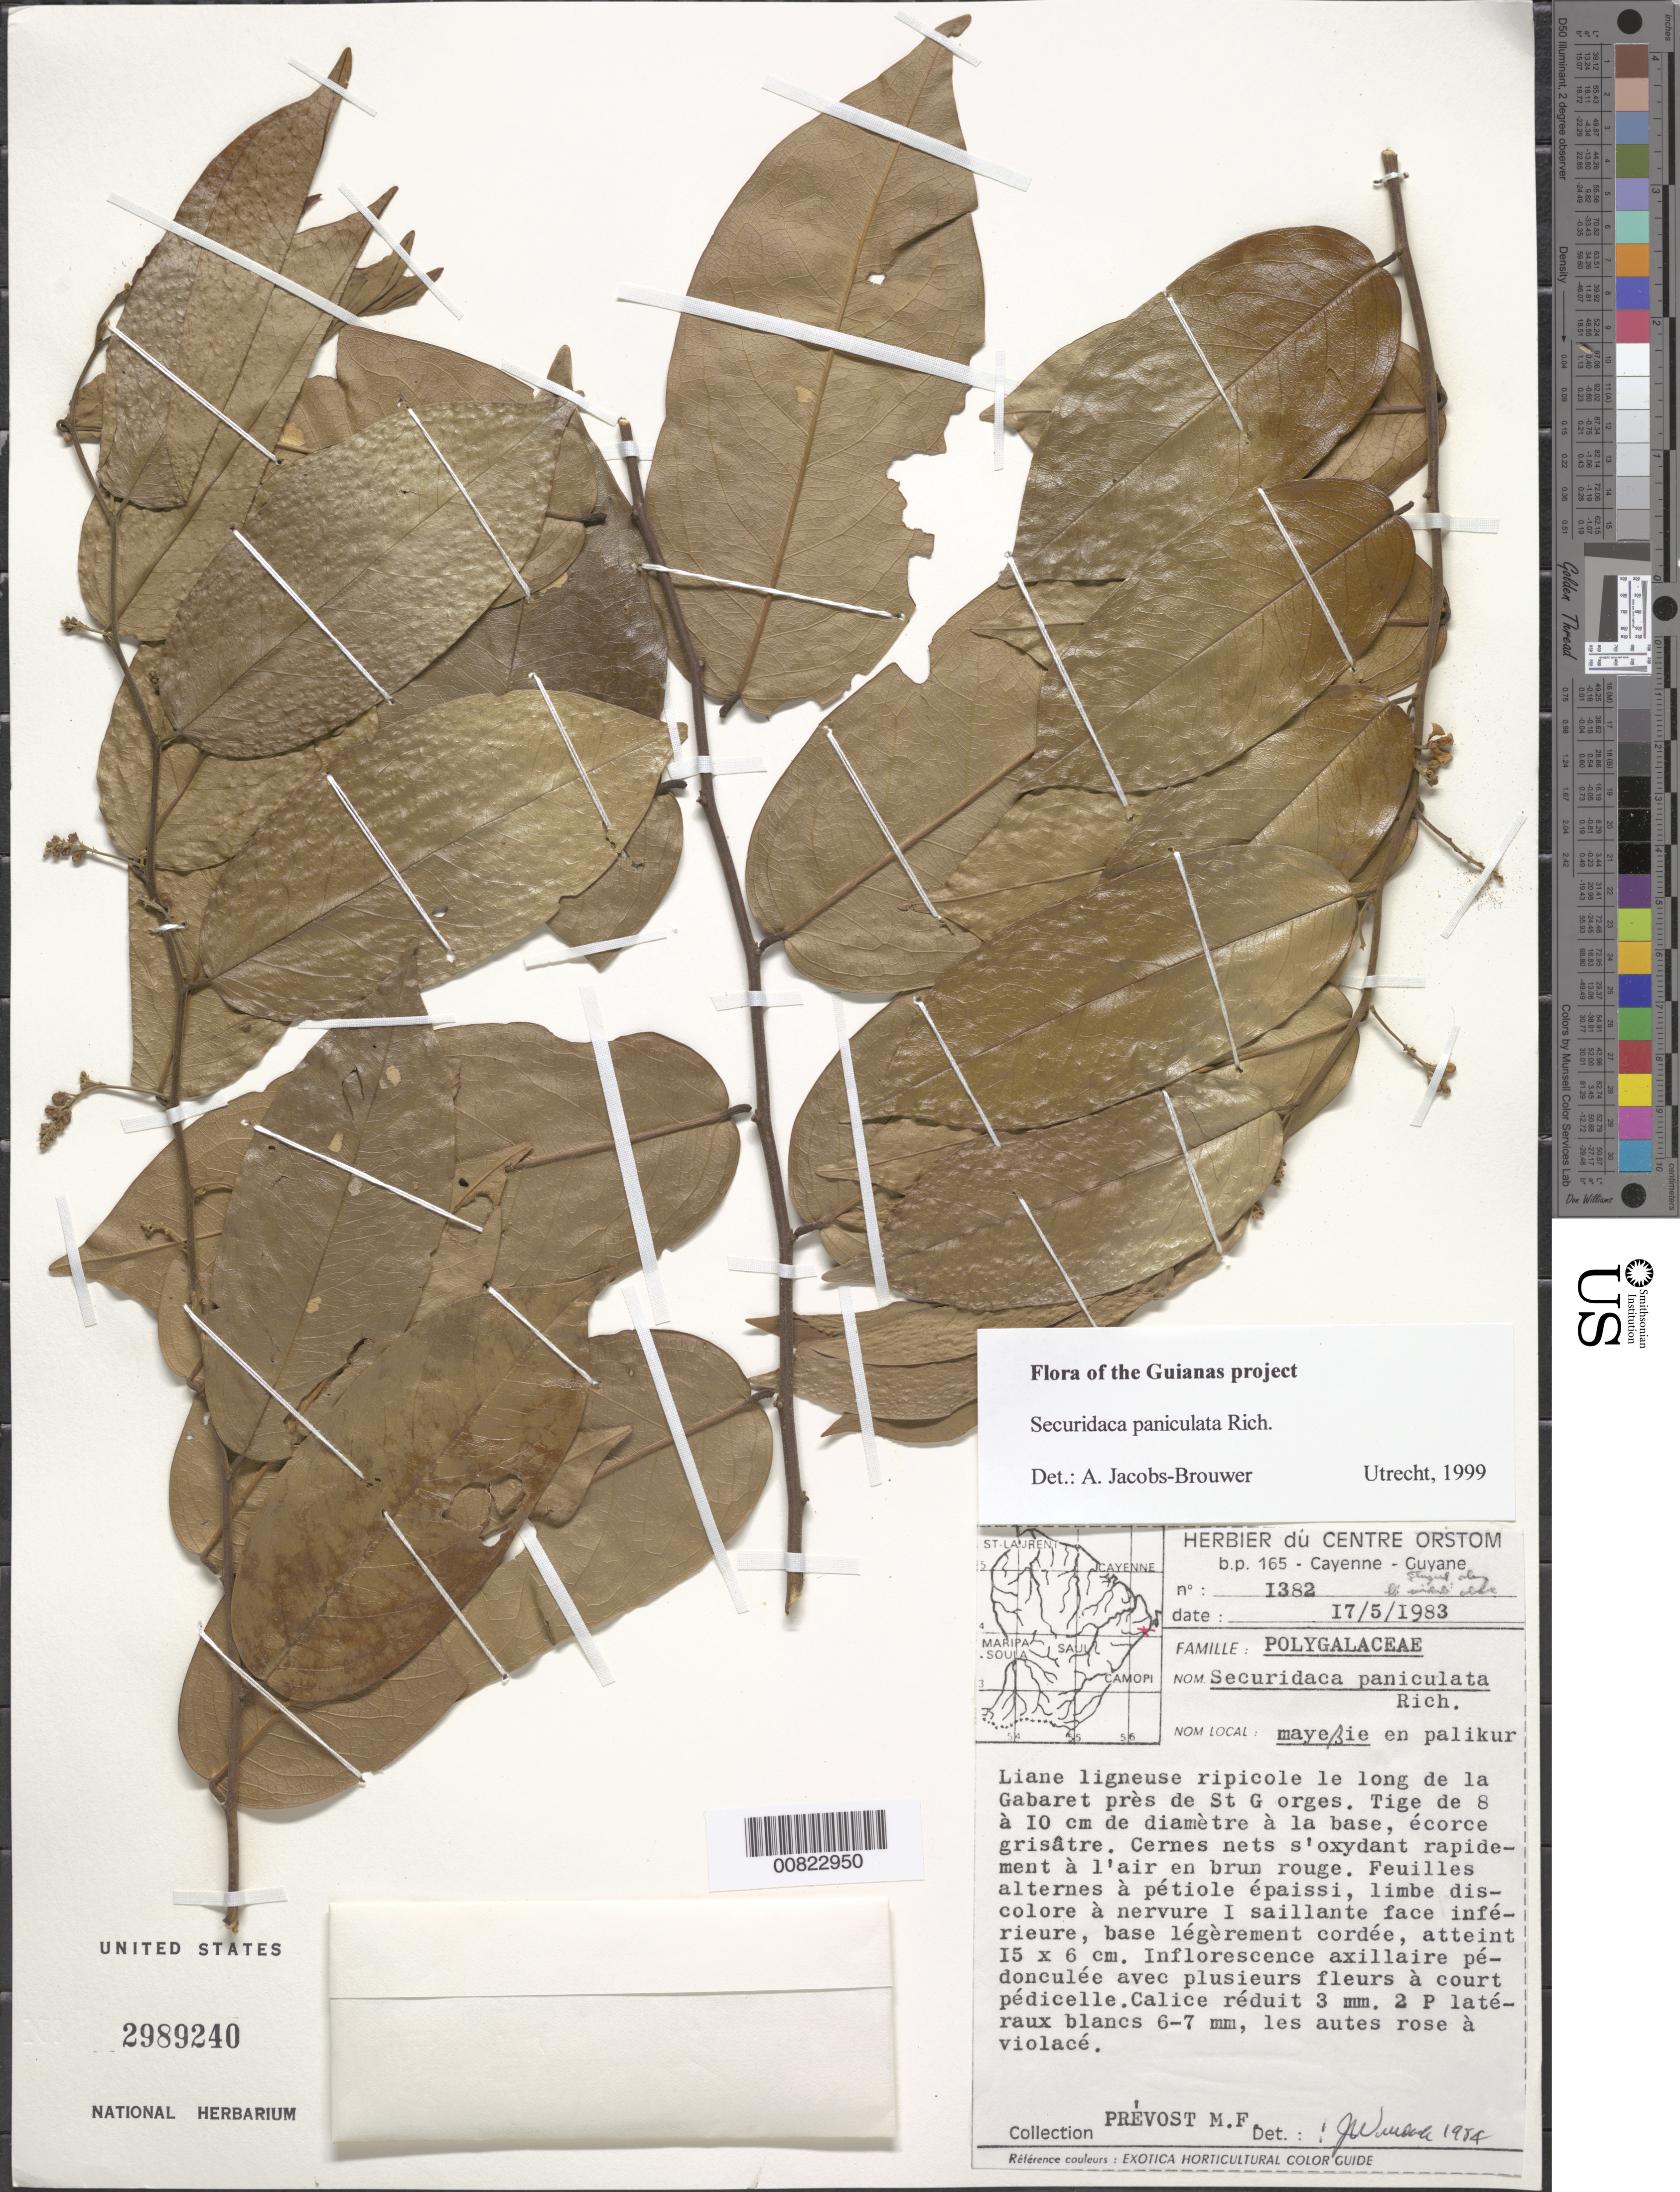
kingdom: Plantae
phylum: Tracheophyta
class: Magnoliopsida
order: Fabales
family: Polygalaceae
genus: Securidaca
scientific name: Securidaca paniculata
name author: Rich.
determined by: Jacobs-Brouwer, A.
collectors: M.-F. Prévost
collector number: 1382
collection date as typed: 17-May-83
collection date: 1983-05-17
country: French Guiana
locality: Gabaret, pres de St. George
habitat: Eipicole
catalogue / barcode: US 2989240